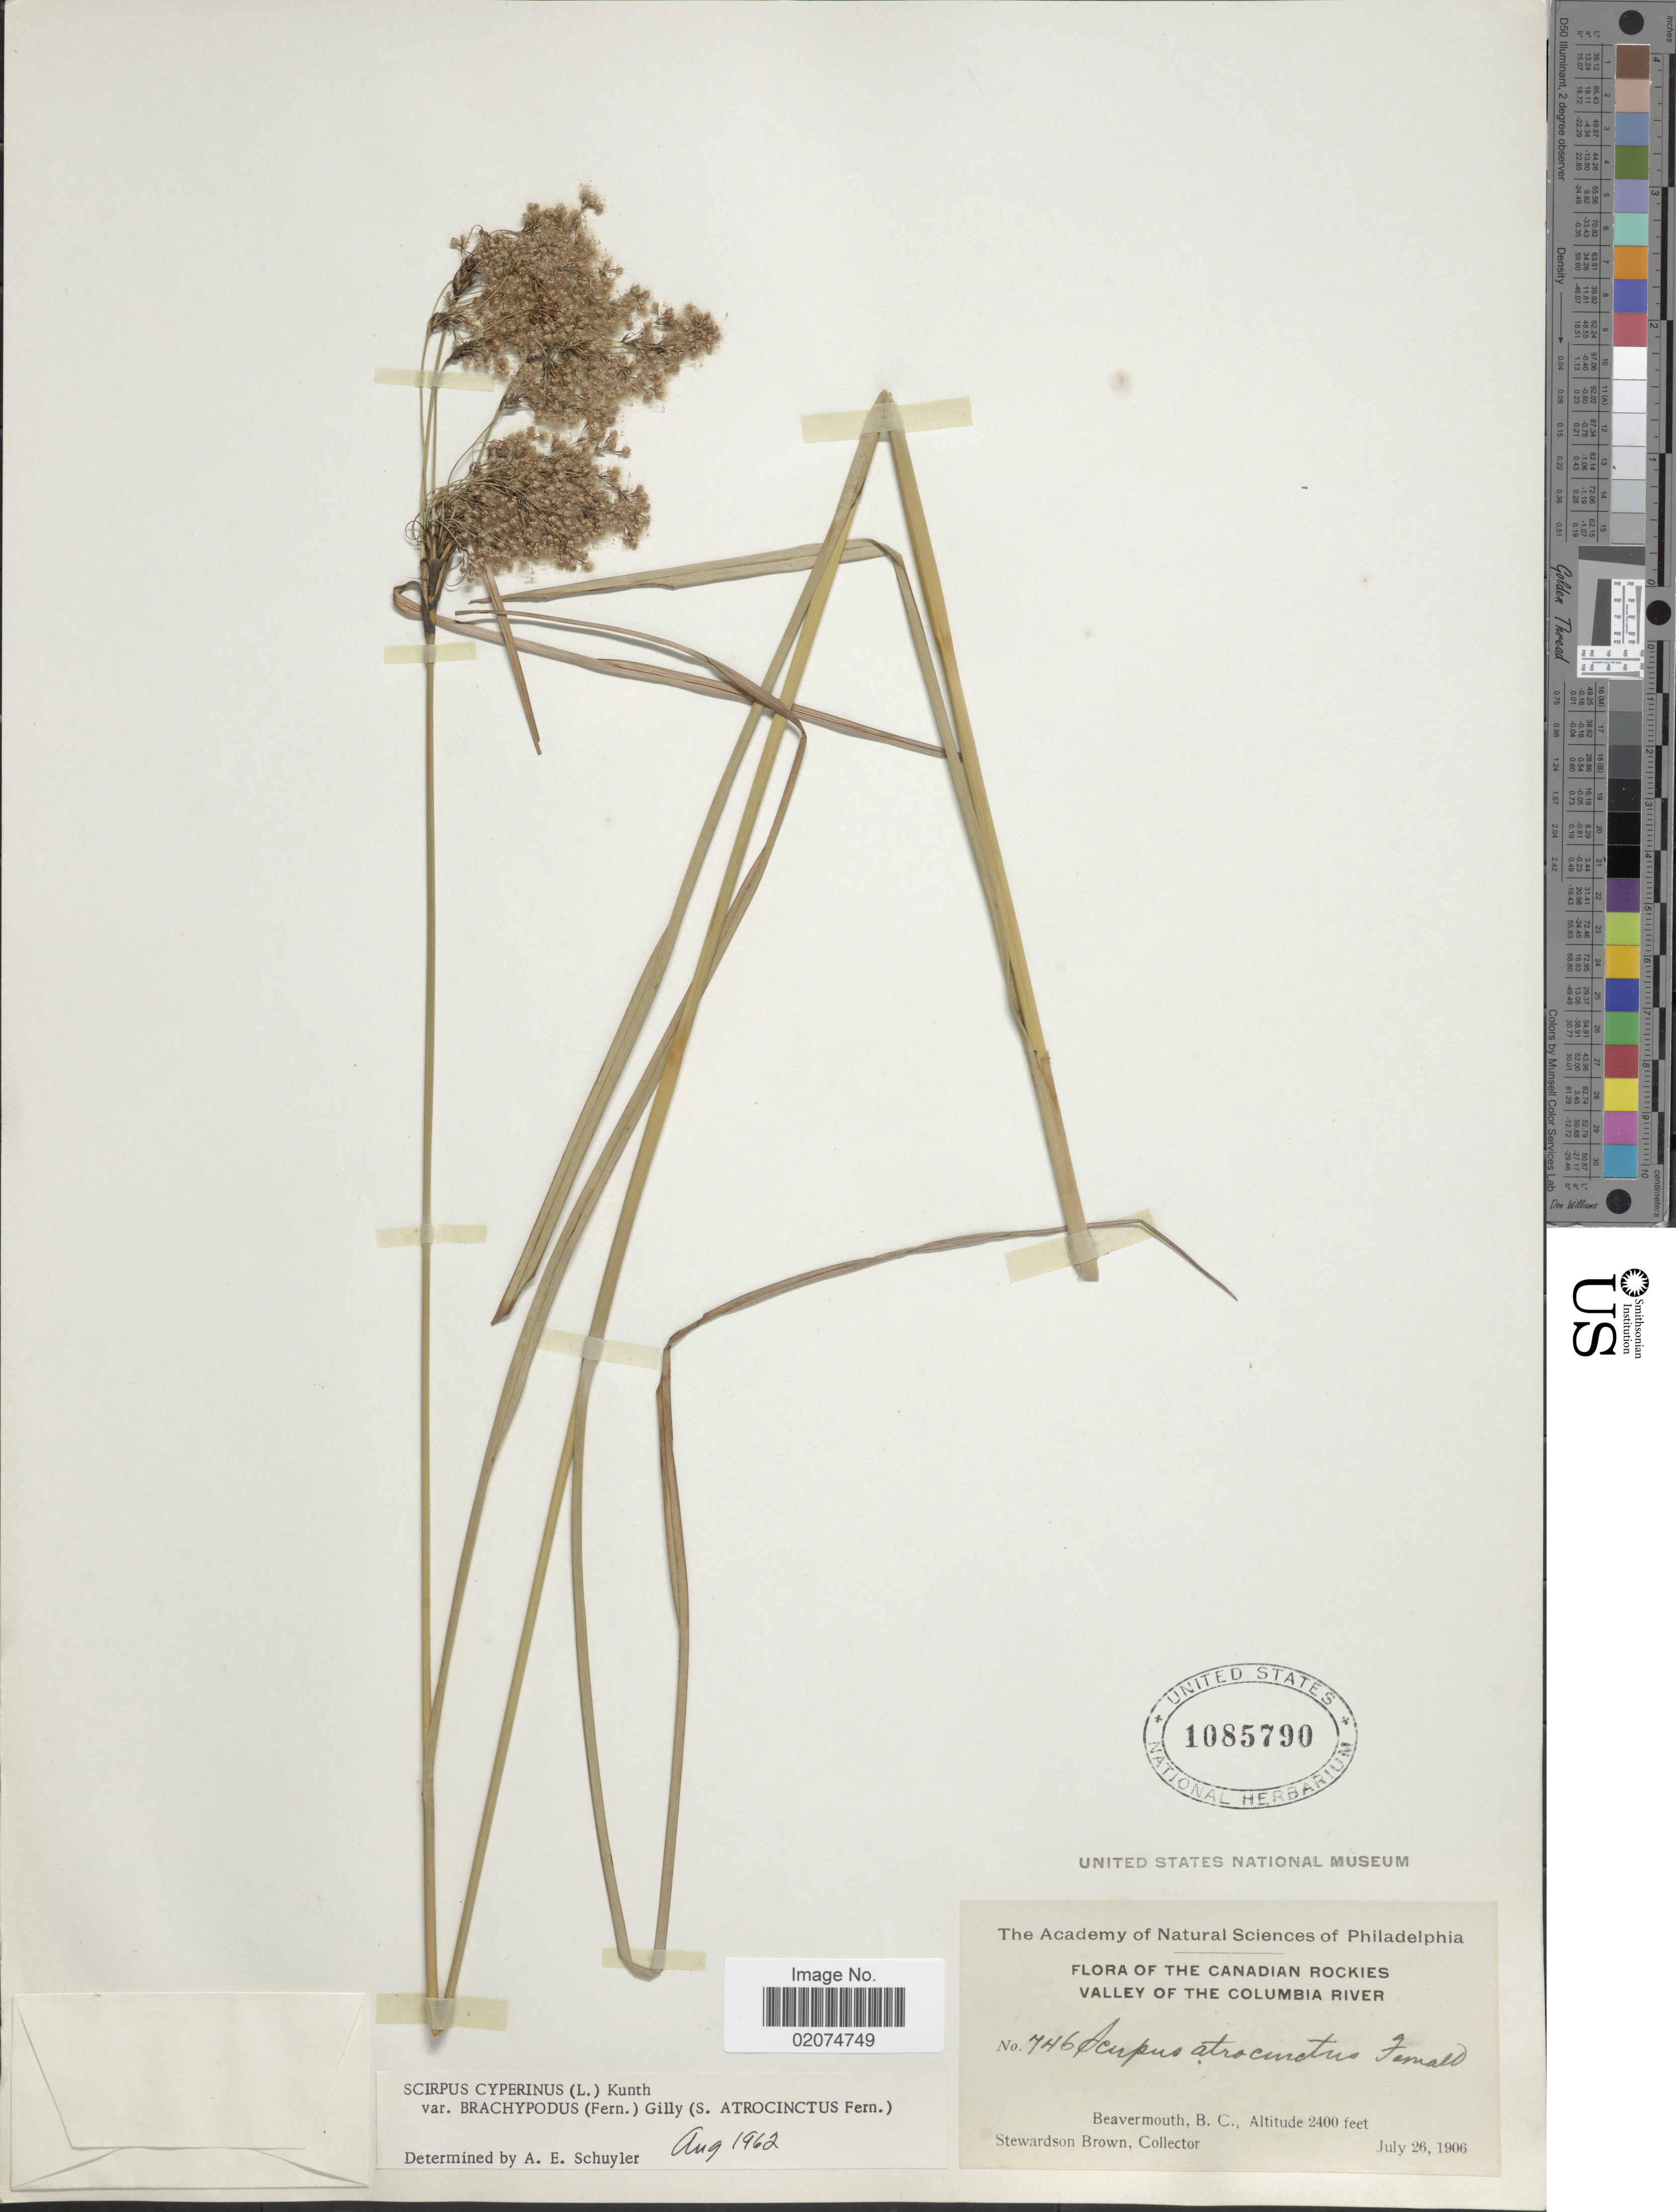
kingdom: Plantae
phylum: Tracheophyta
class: Liliopsida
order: Poales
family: Cyperaceae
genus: Scirpus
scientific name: Scirpus atrocinctus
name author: Fernald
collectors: S. Brown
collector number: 746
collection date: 1906-07-26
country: Canada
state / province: British Columbia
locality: Canadian Rockies Valley of the Columbia River, Beavermouth, B.C.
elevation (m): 732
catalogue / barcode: US 1085790